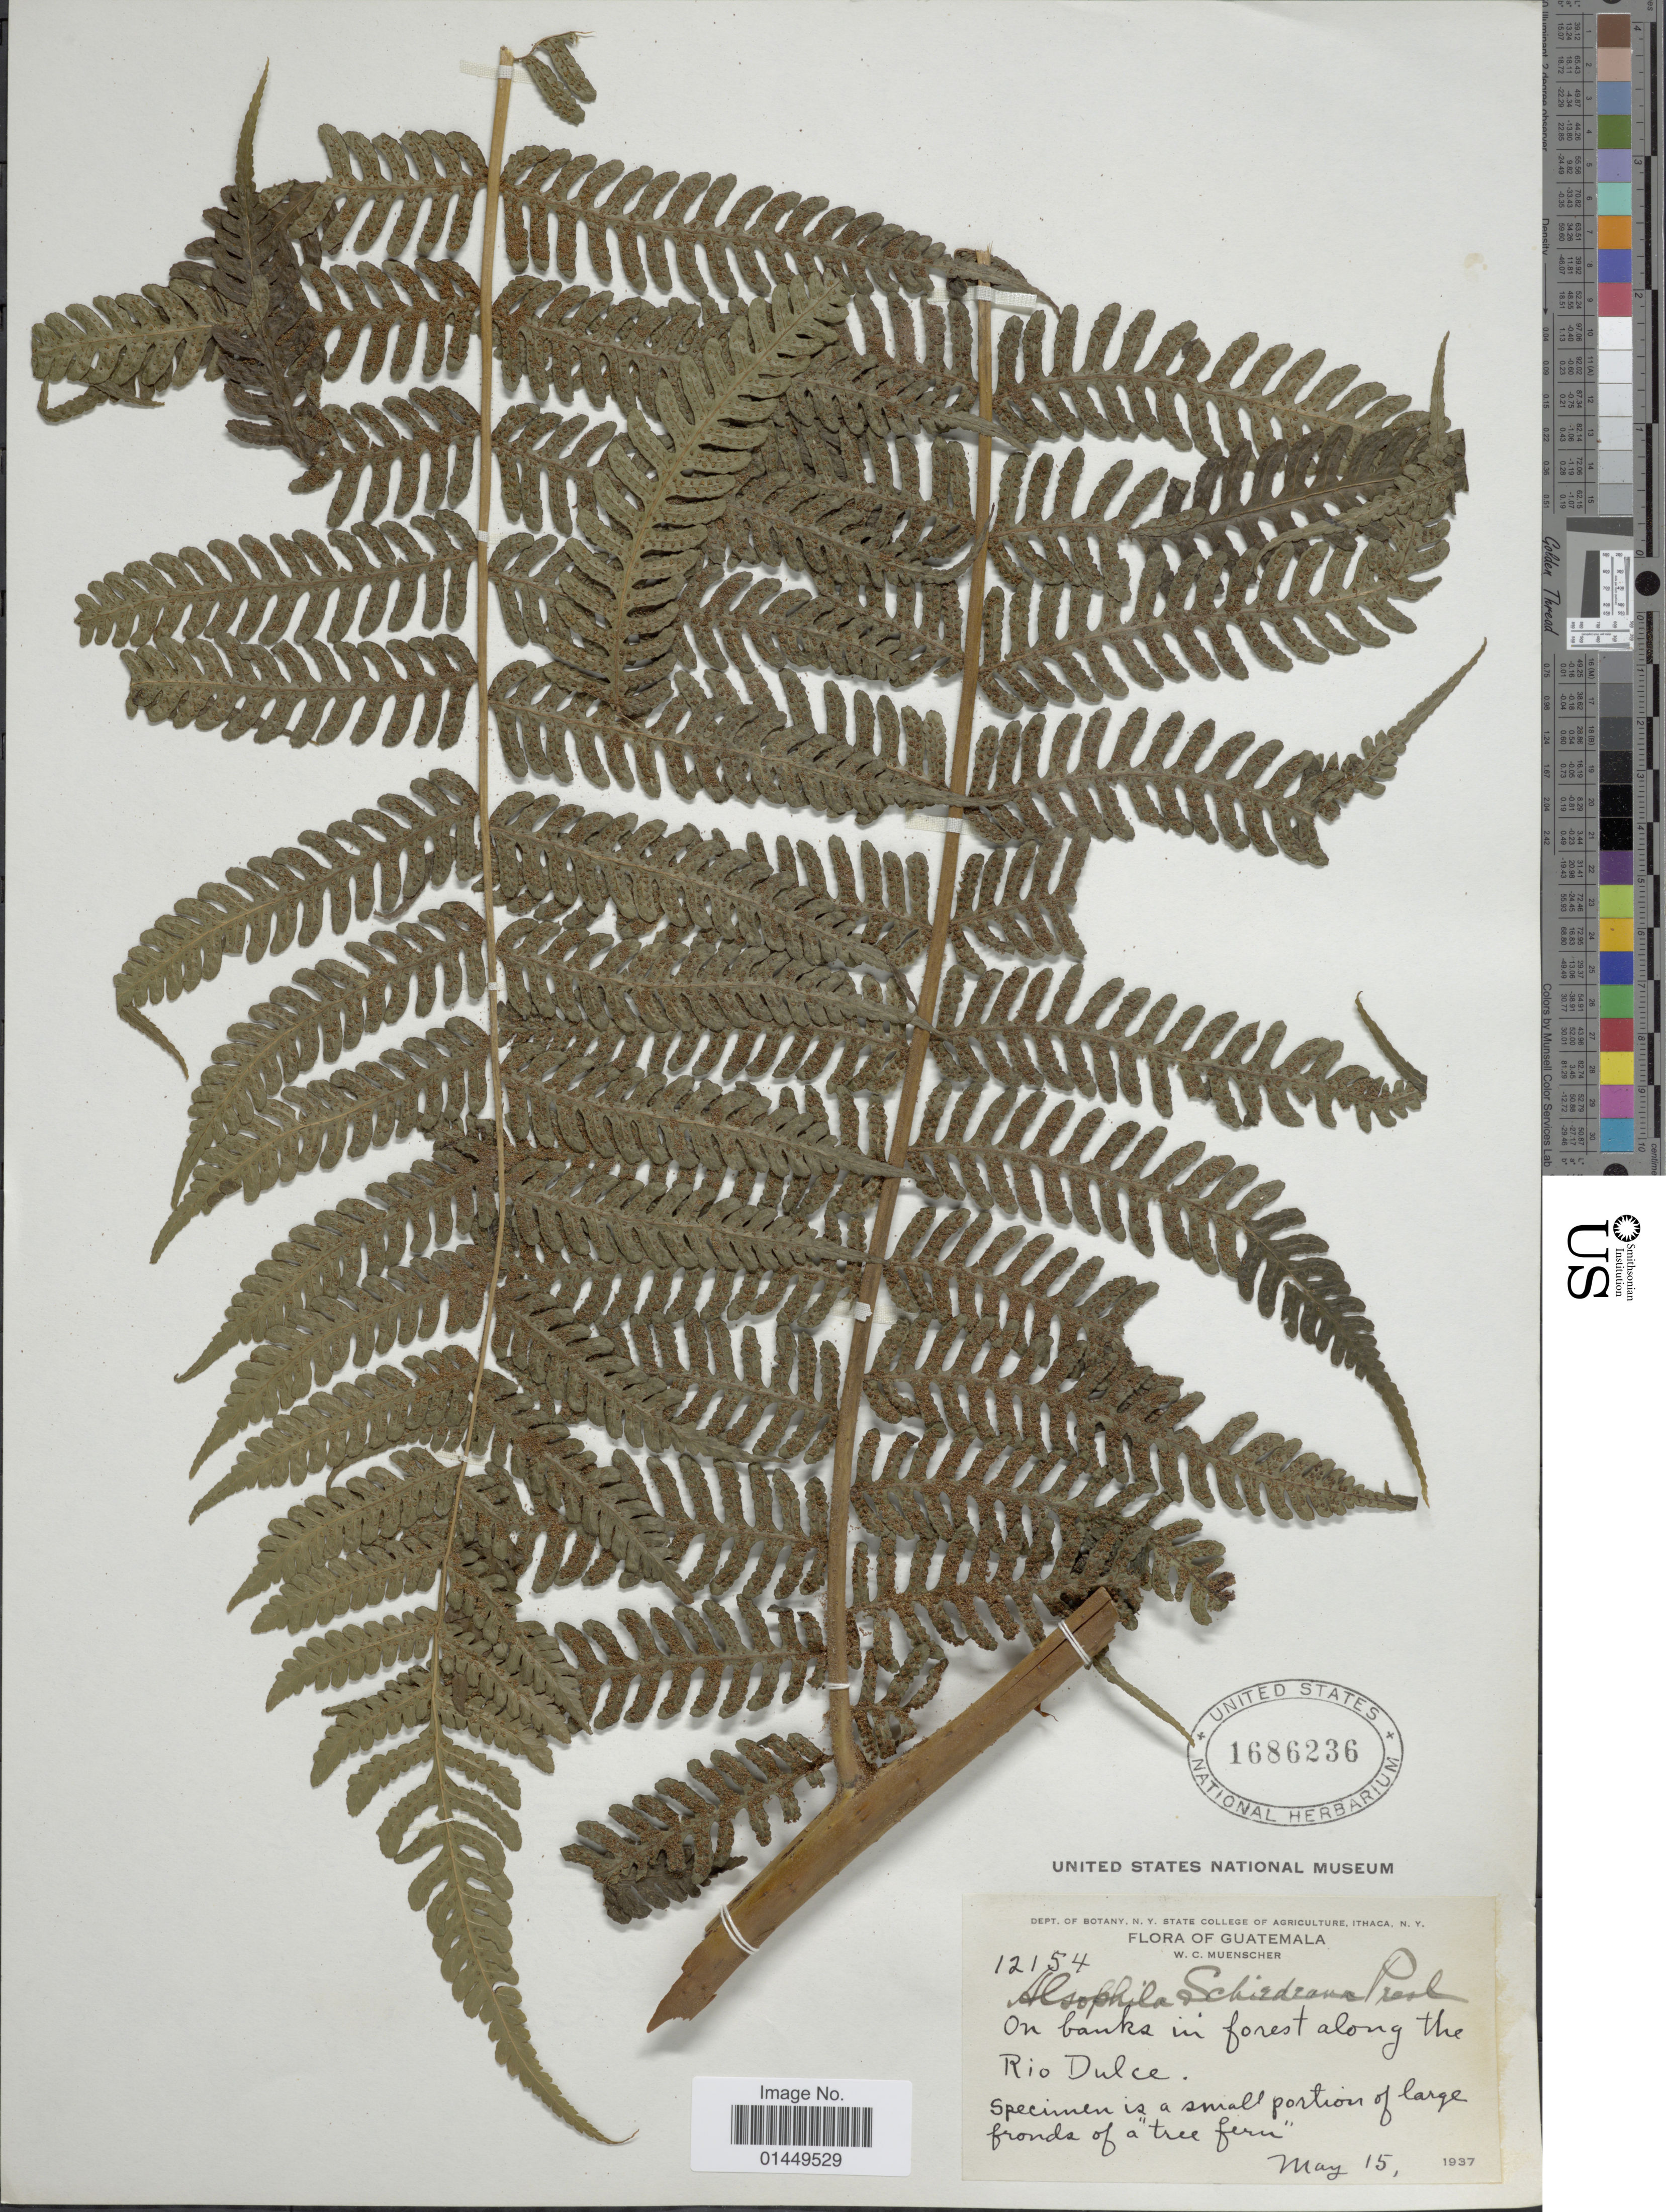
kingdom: Plantae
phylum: Tracheophyta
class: Polypodiopsida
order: Cyatheales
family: Cyatheaceae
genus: Cyathea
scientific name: Cyathea schiedeana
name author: (C. Presl) Domin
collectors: W. Muenscher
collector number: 12154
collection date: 1937-05-15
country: Guatemala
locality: On banks in forest along the Rio Dulce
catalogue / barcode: US 1686236